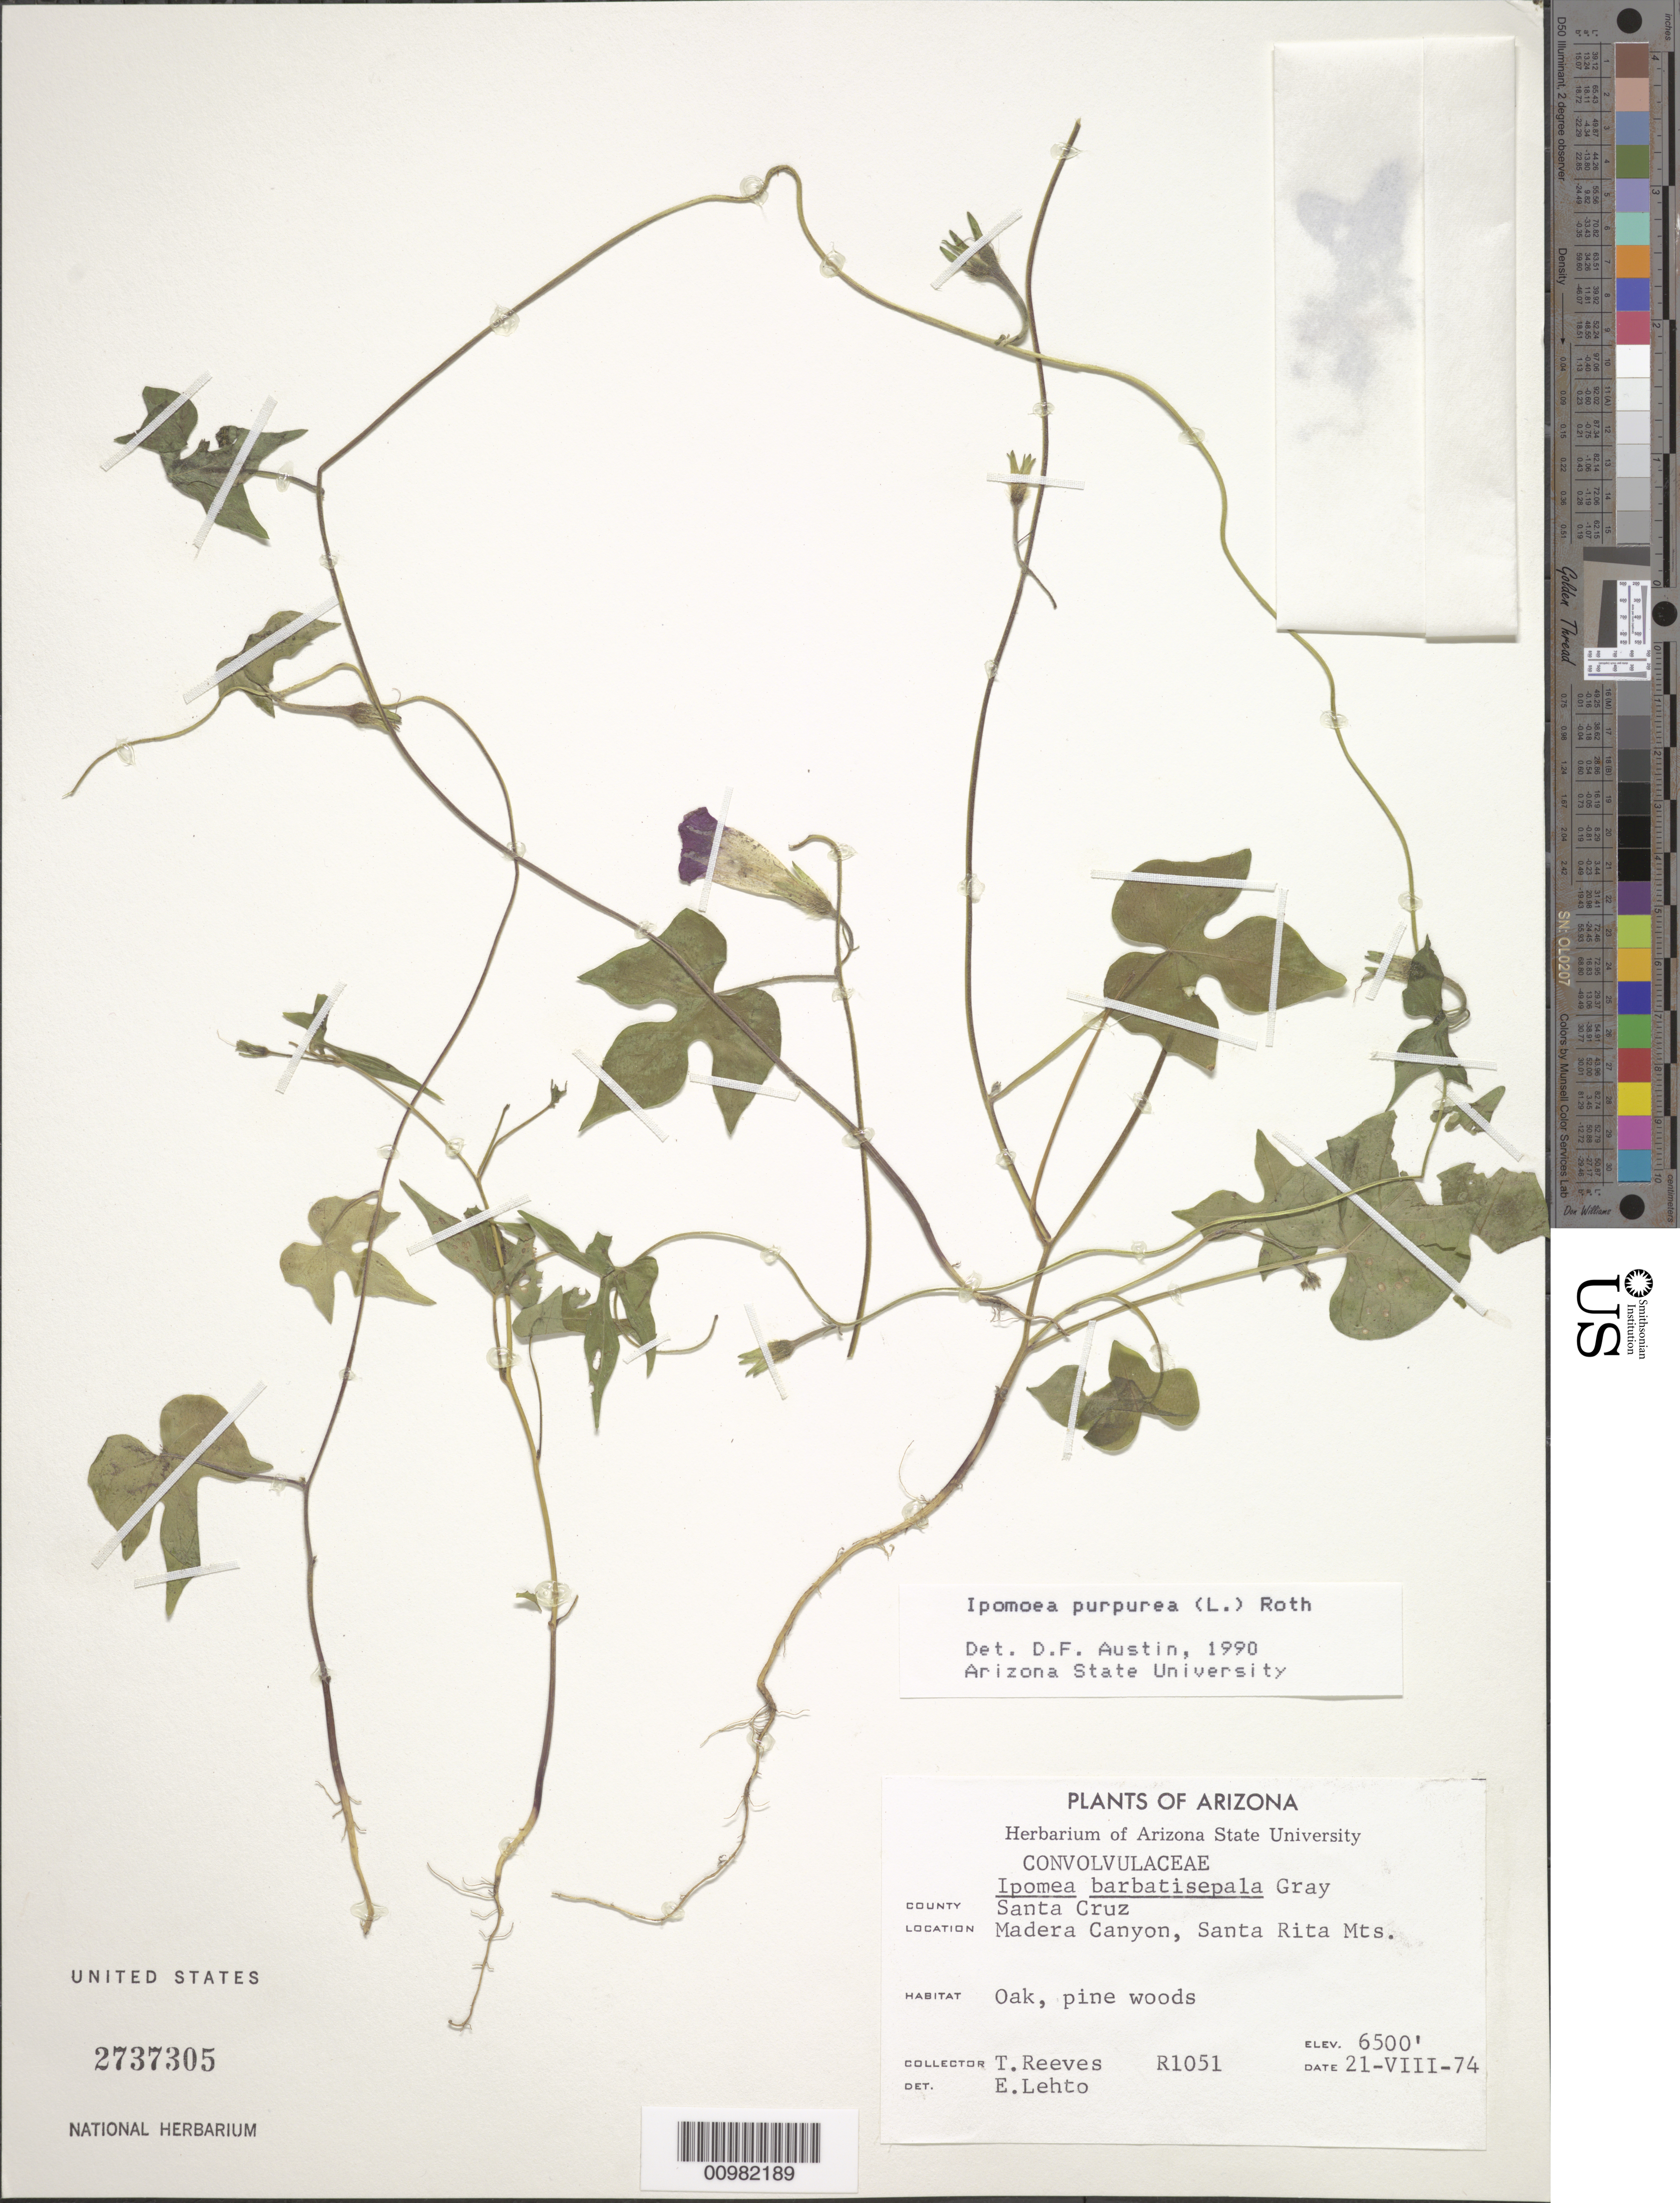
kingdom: Plantae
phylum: Tracheophyta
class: Magnoliopsida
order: Solanales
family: Convolvulaceae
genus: Ipomoea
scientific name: Ipomoea purpurea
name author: (L.) Roth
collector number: R1051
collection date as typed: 21 Aug 1974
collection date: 1974-08-21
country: United States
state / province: Arizona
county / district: Santa Cruz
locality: Santa Rita Mts.; Madera Canyon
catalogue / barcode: US 2737305